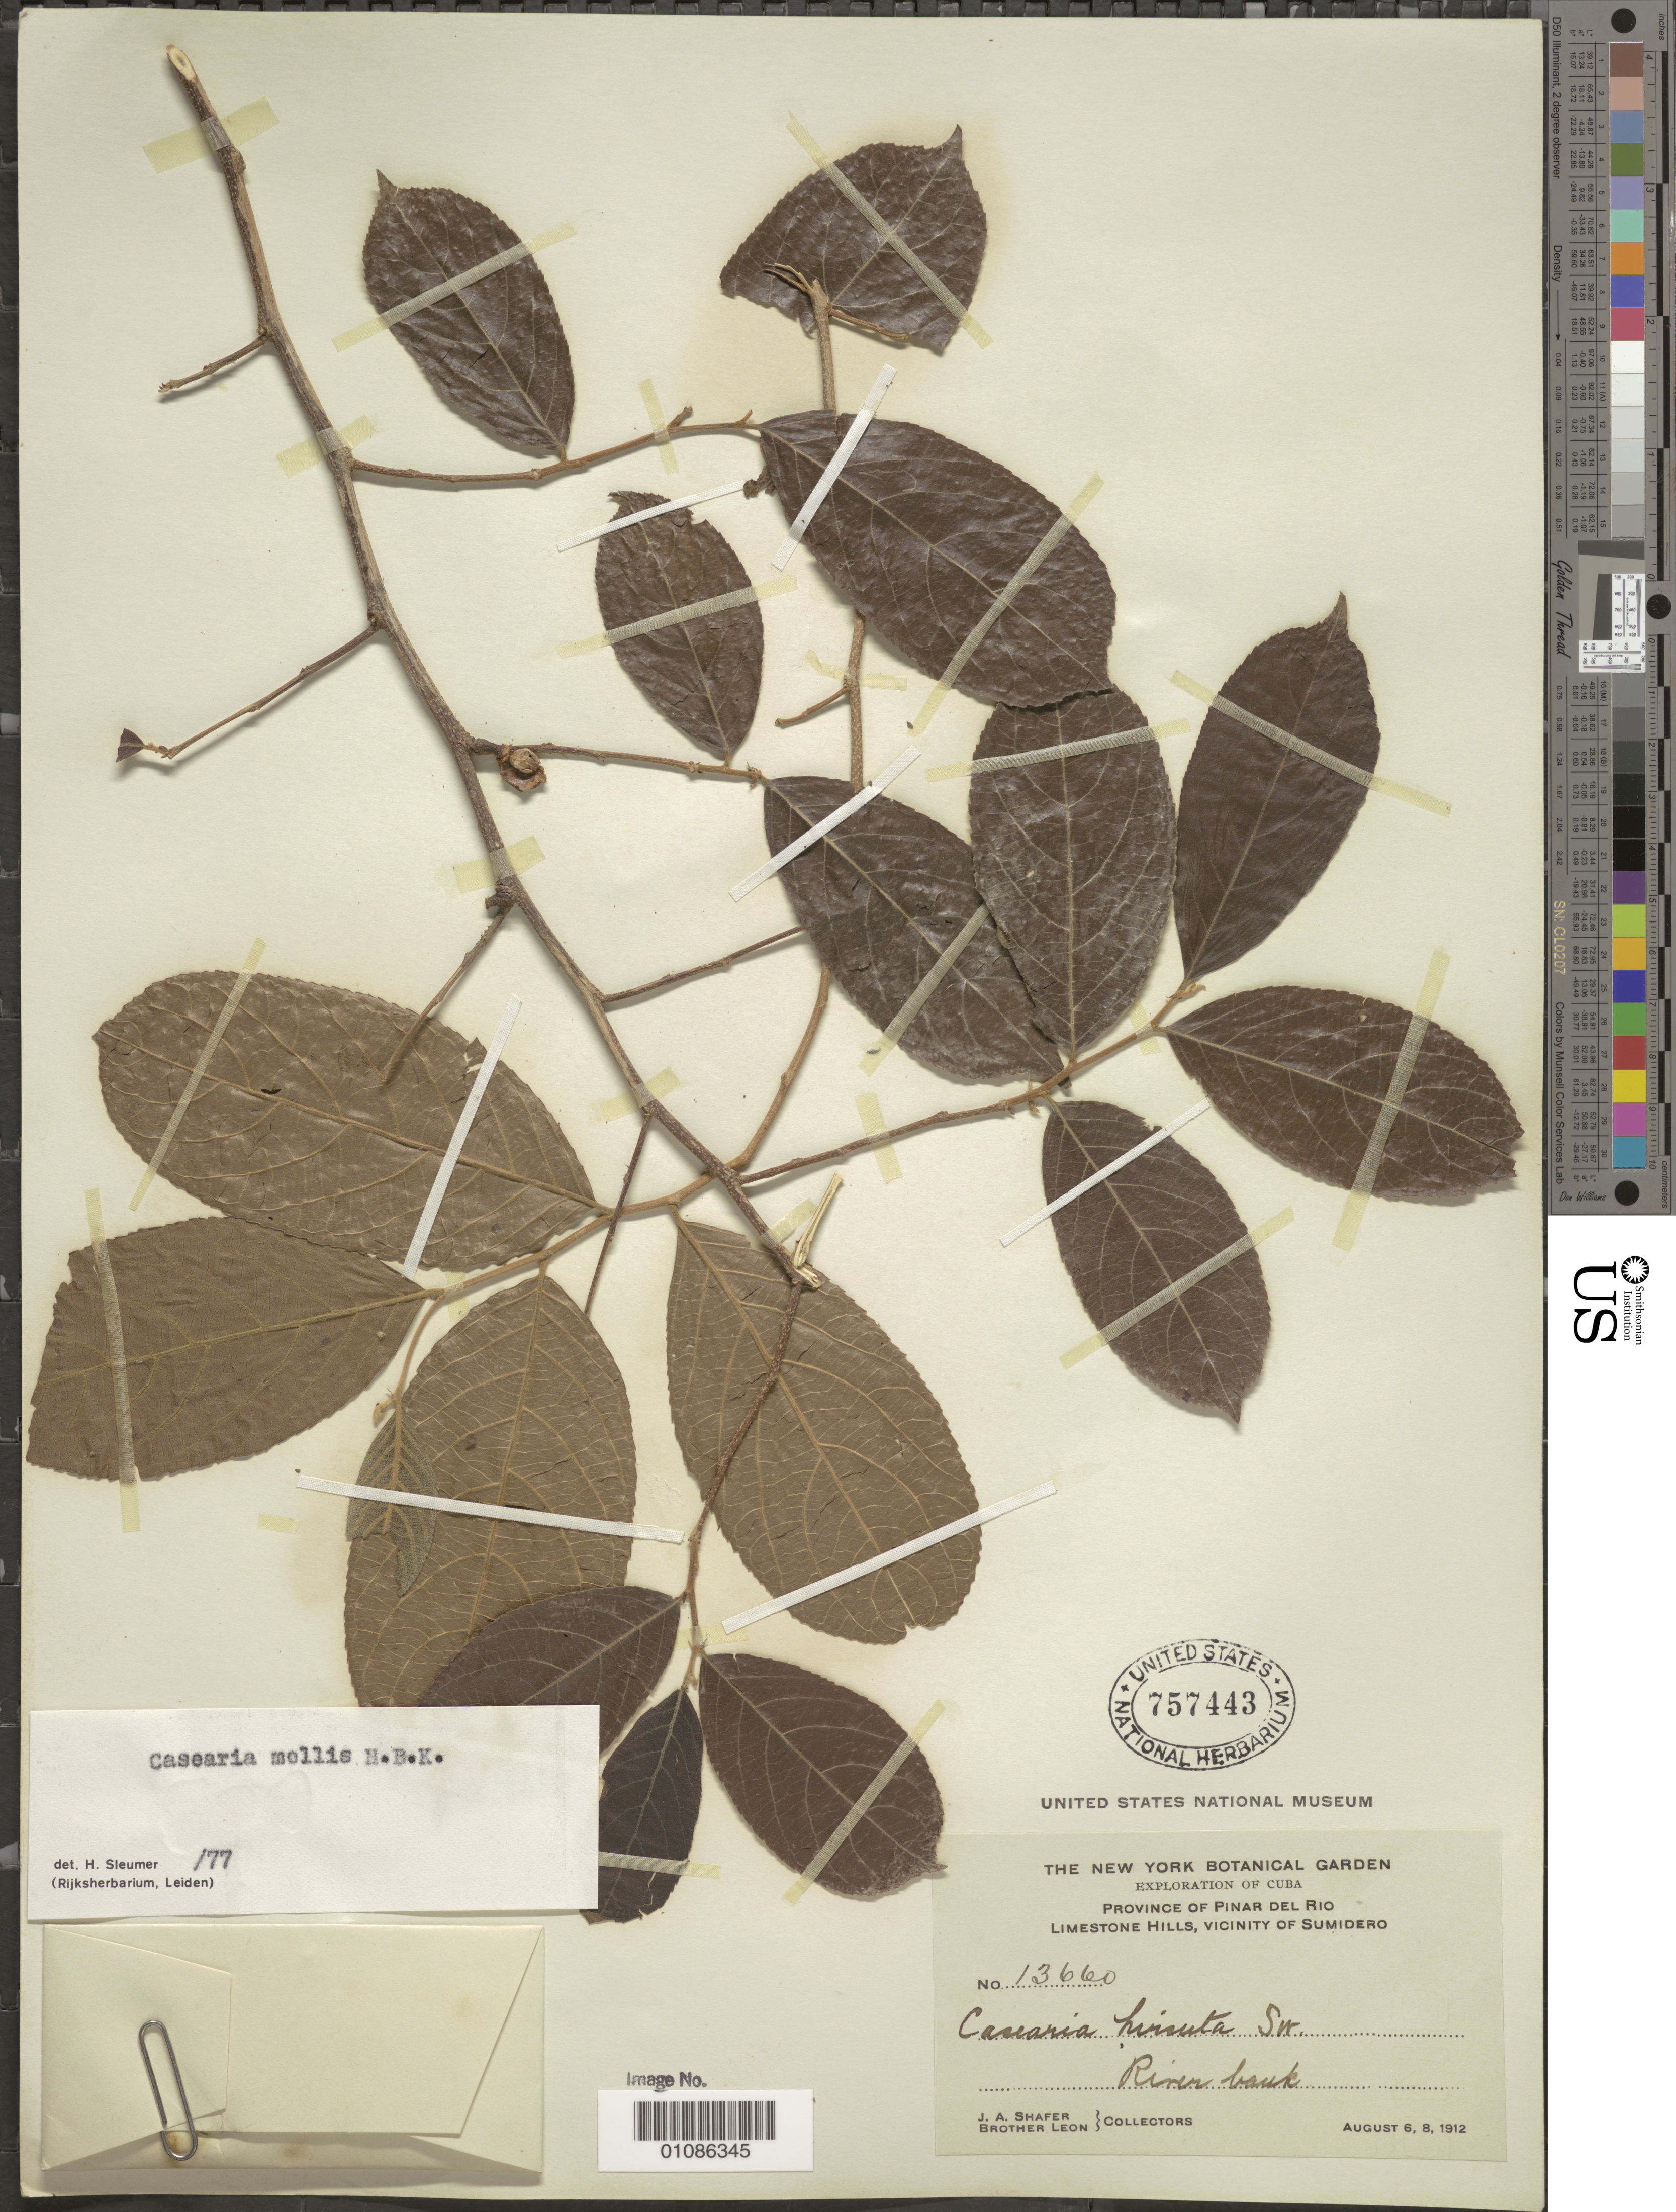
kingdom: Plantae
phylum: Tracheophyta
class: Magnoliopsida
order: Malpighiales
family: Salicaceae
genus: Casearia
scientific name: Casearia mollis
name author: Kunth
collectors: J. A. Shafer & Bro. León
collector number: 13660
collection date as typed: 06 Aug 1912 and 08 Aug 1912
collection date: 1912-08-06,1912-08-08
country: Cuba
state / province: Pinar del Rio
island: Cuba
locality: Pinar del Rio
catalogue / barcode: US 757443